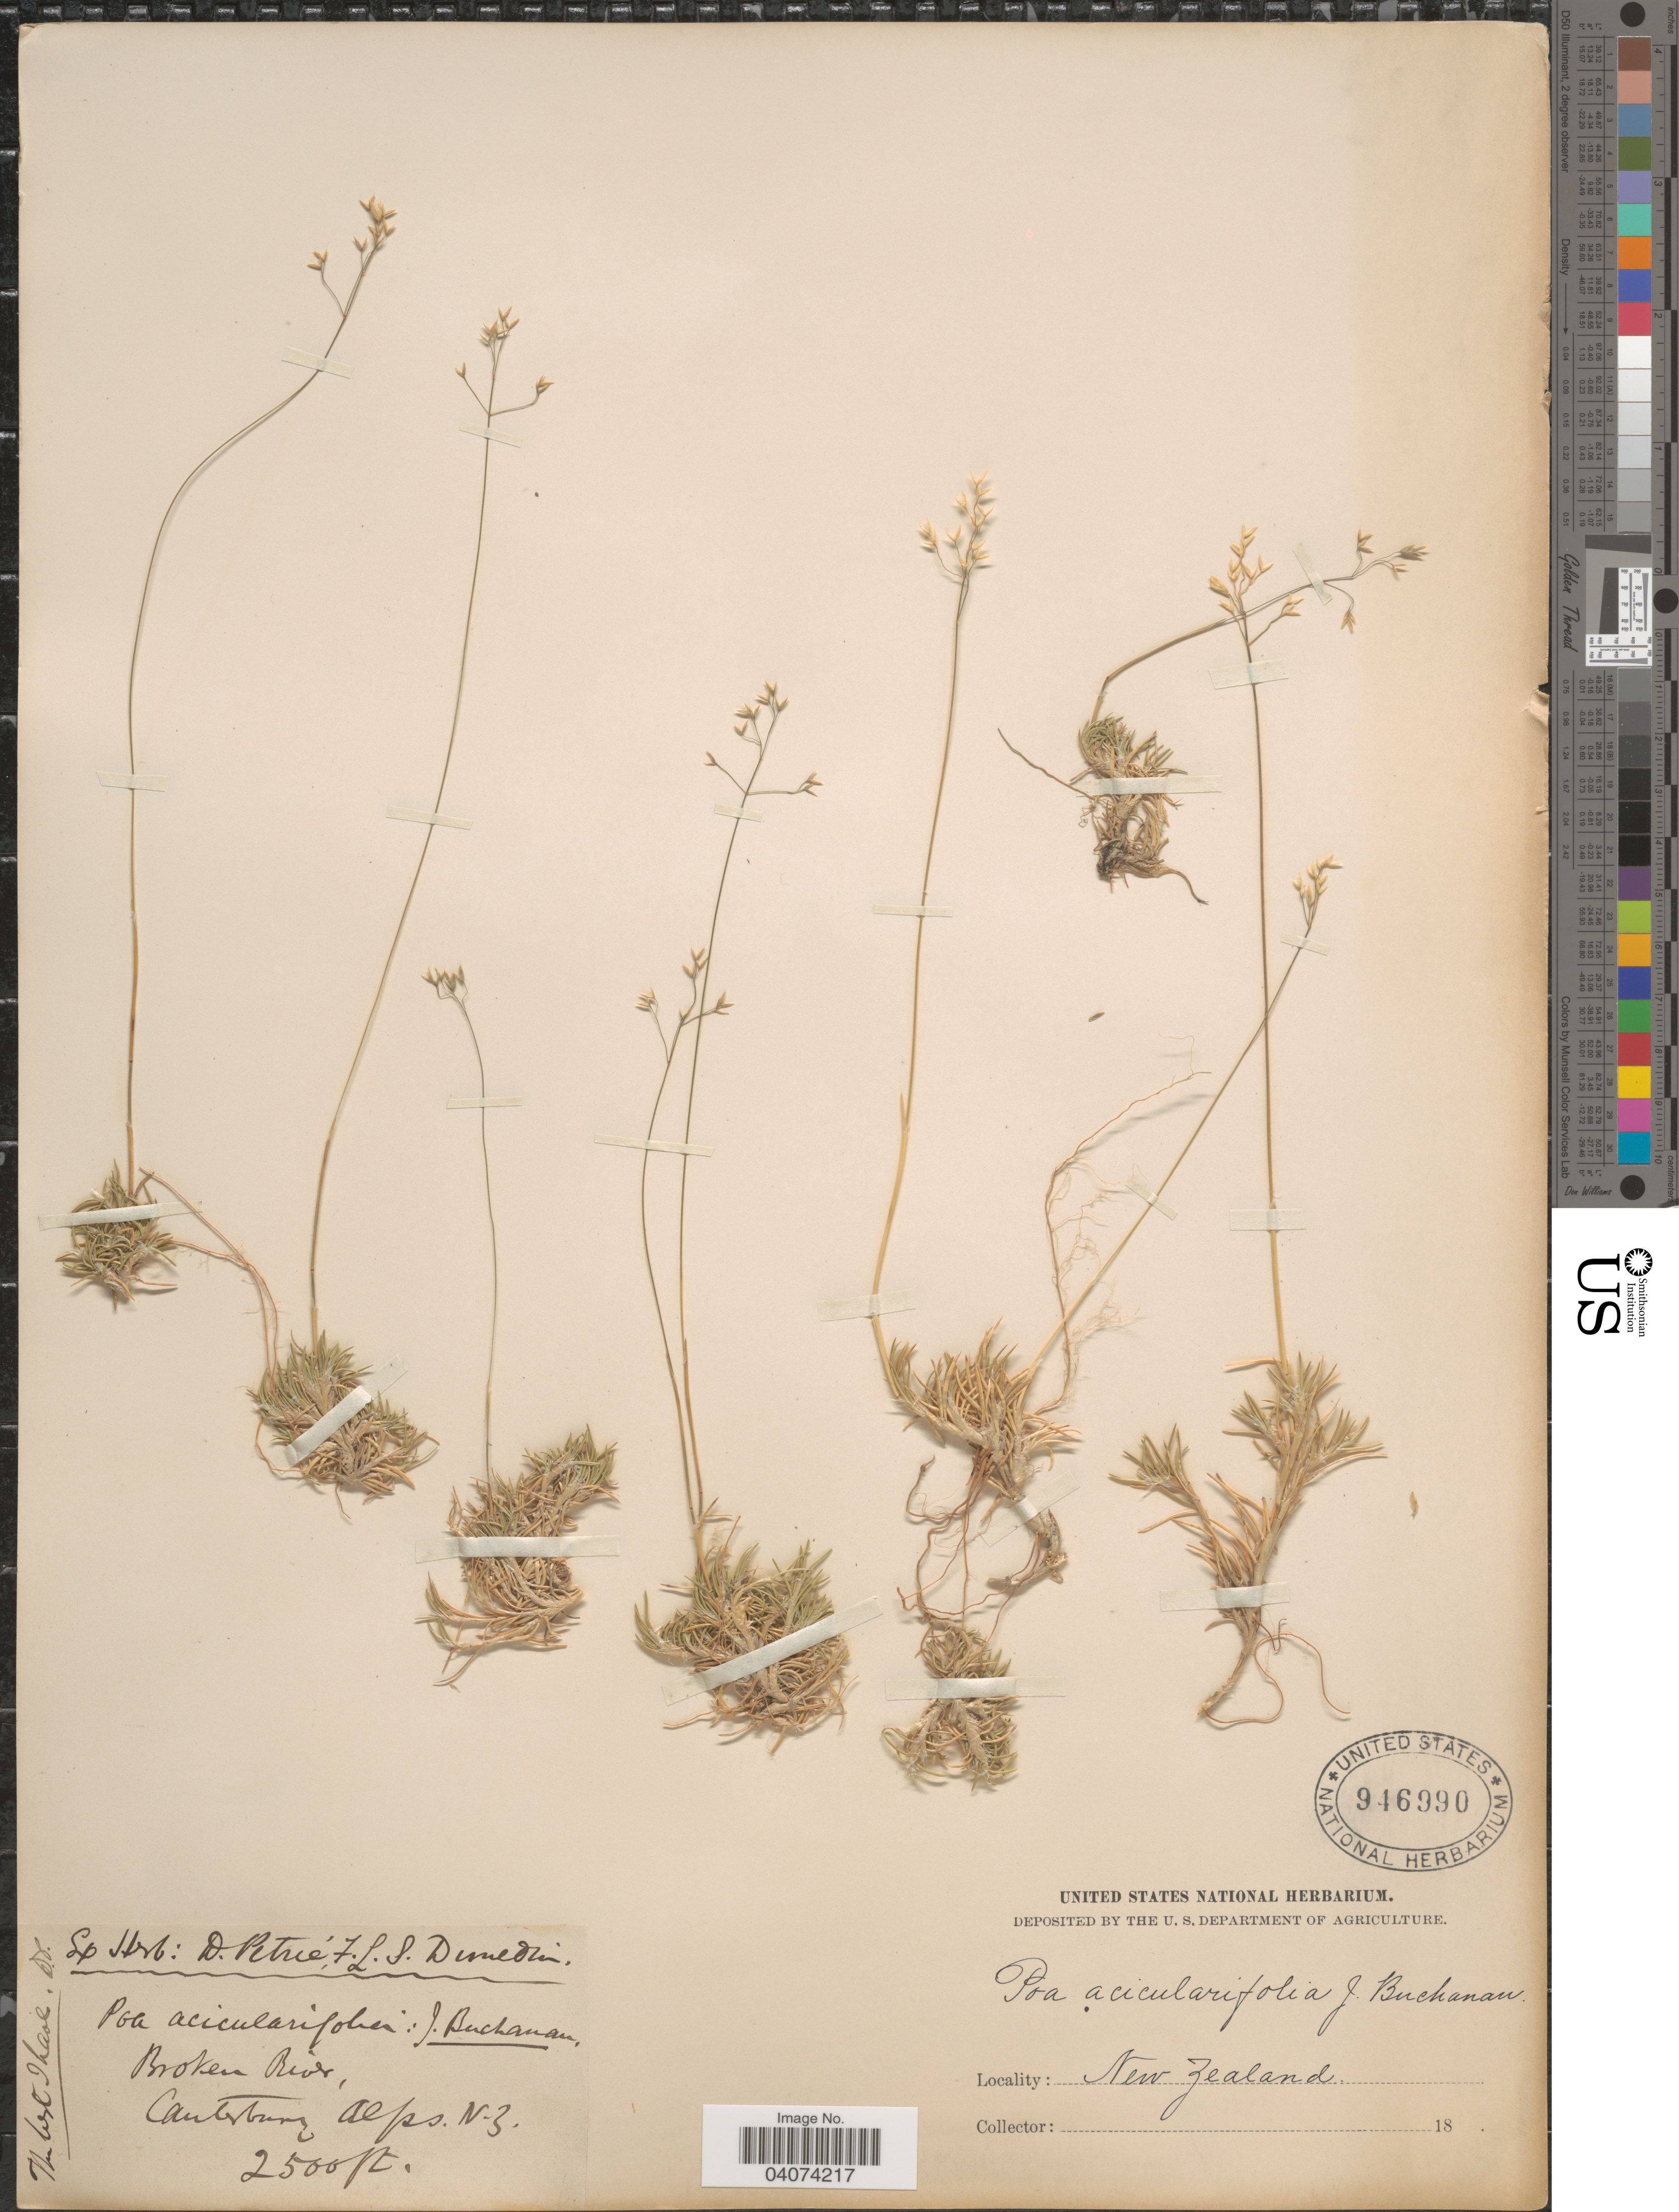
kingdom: Plantae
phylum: Tracheophyta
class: Liliopsida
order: Poales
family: Poaceae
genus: Poa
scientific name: Poa acicularifolia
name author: Buchanan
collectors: Ex Herb D. Petrie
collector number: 3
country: New Zealand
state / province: Canterbury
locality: Broken River, Canterbury Alps.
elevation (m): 762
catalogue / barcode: US 946990